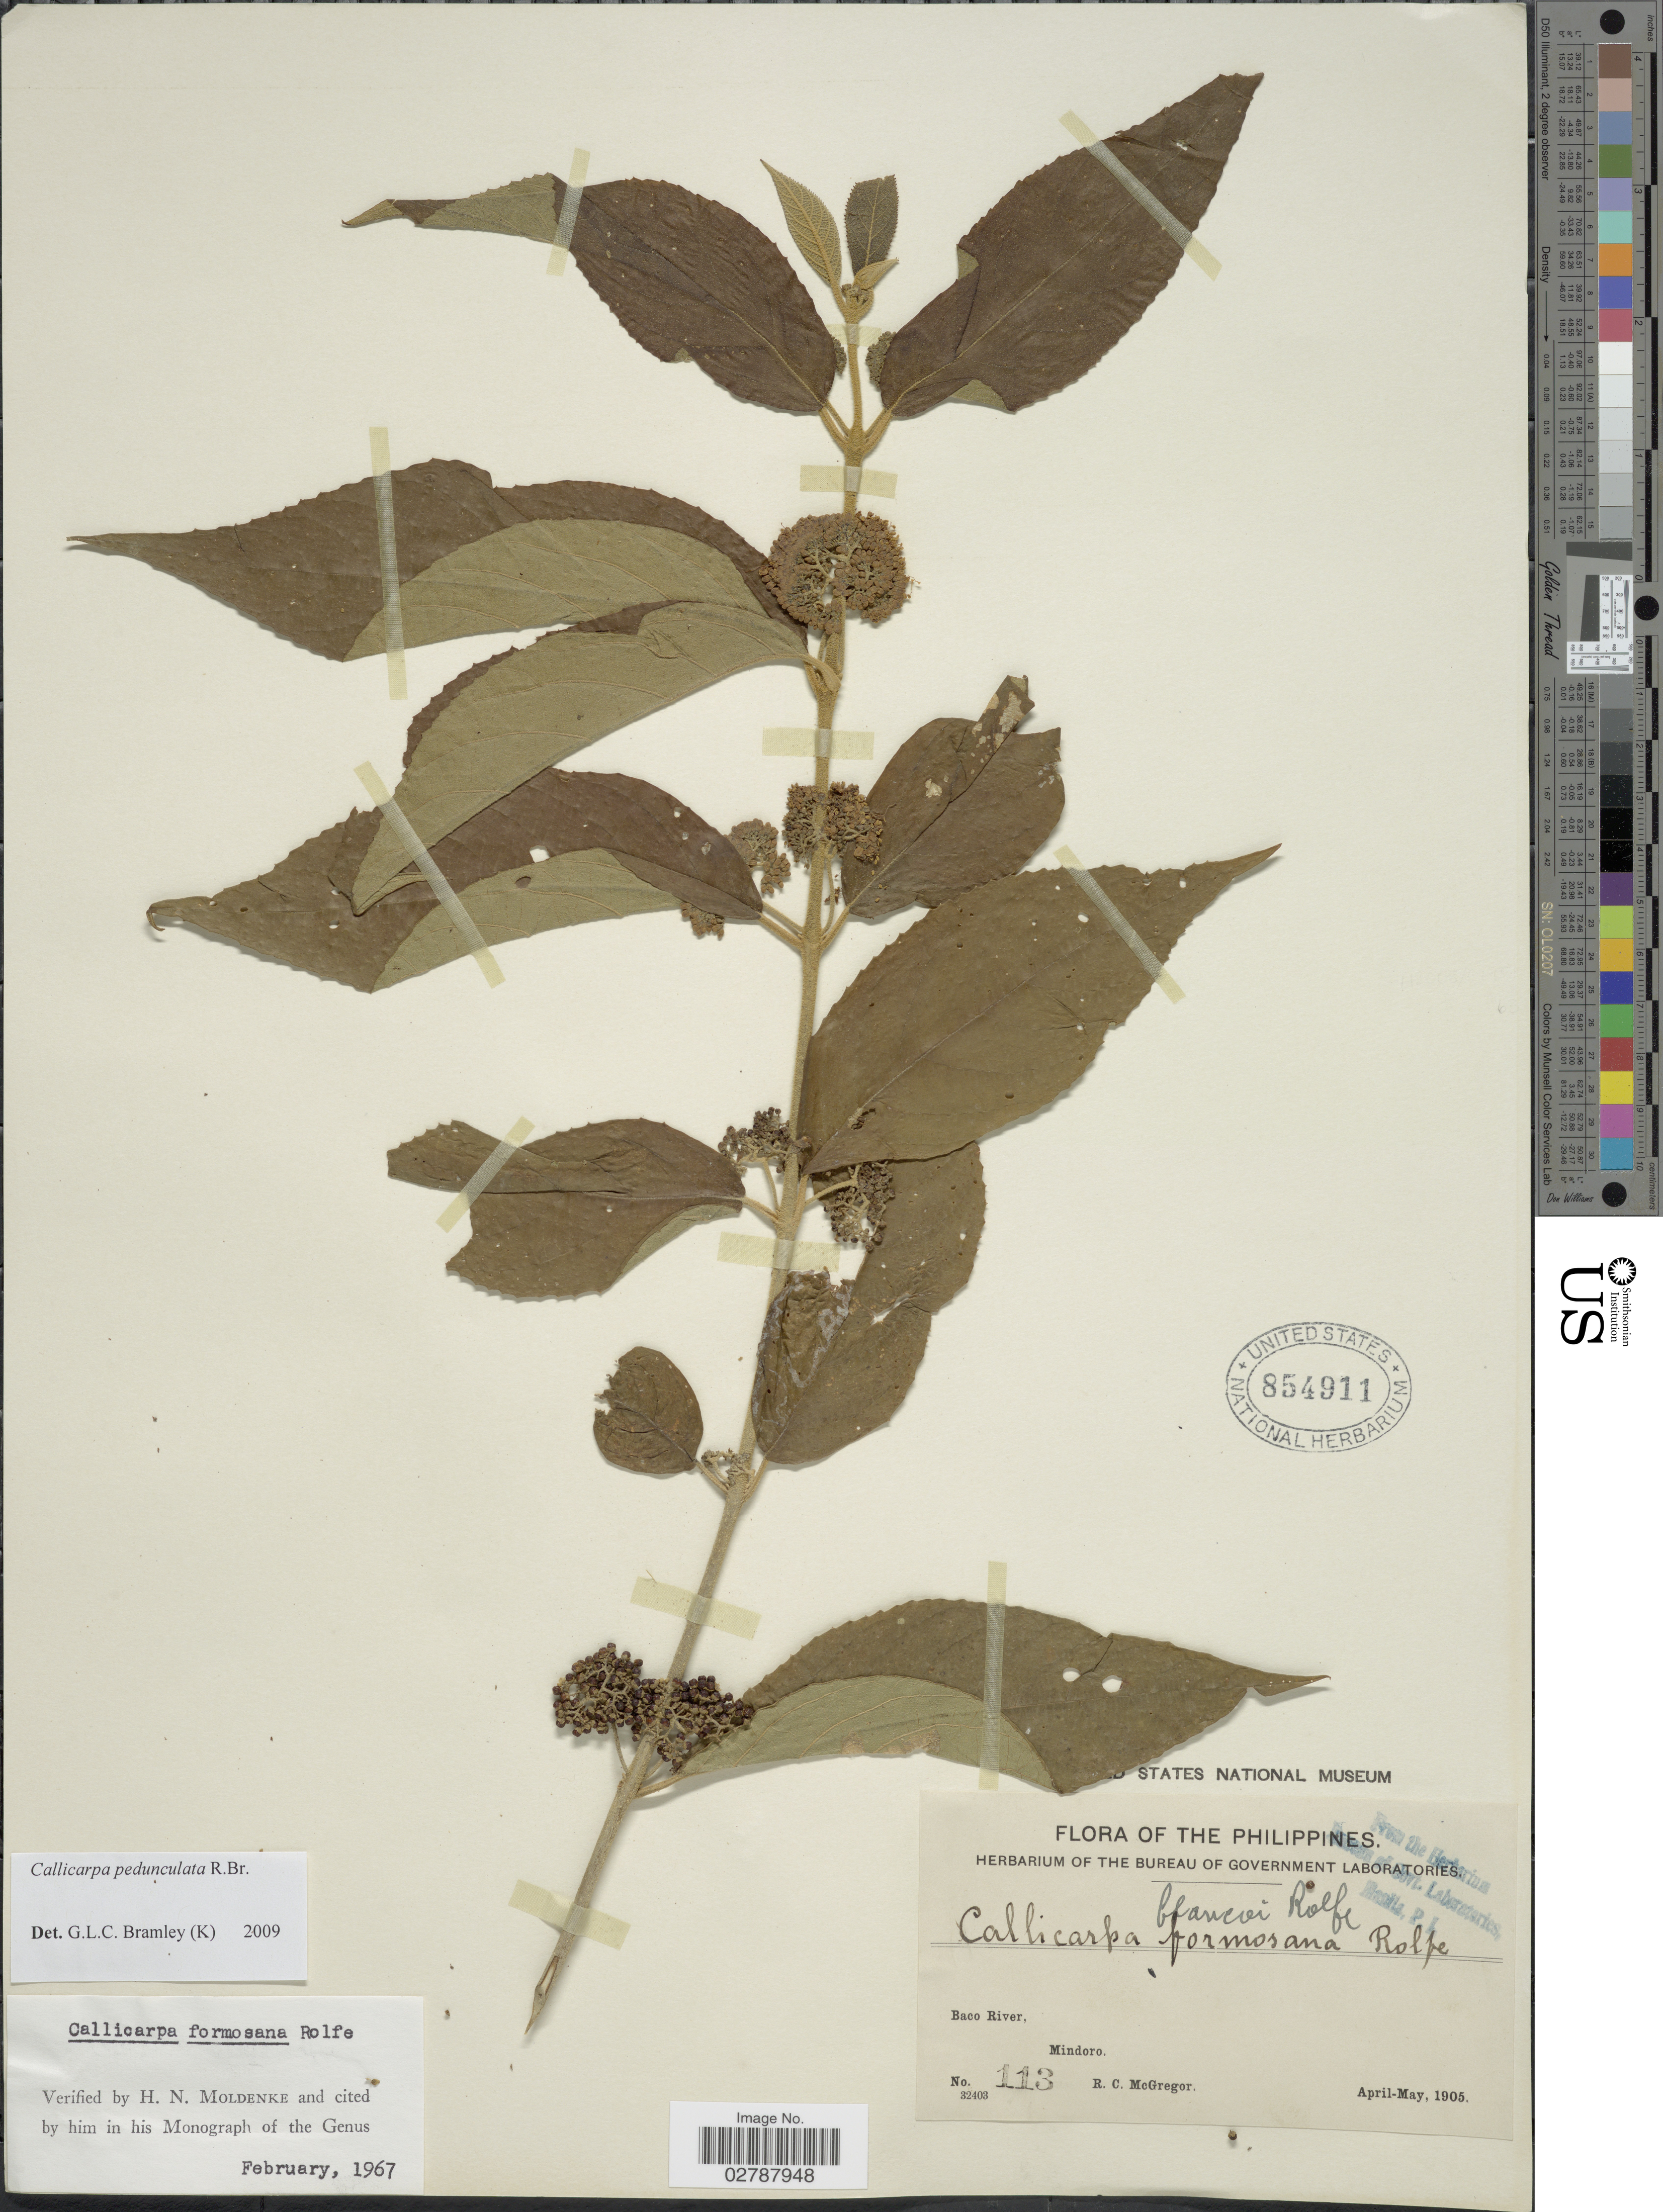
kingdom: Plantae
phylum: Tracheophyta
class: Magnoliopsida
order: Lamiales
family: Lamiaceae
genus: Callicarpa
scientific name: Callicarpa pedunculata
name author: R. Br.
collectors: R. C. McGregor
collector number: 113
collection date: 1905-04/1905-05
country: Philippines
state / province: Mimaropa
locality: Baco River, Mindoro.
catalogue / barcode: US 854911